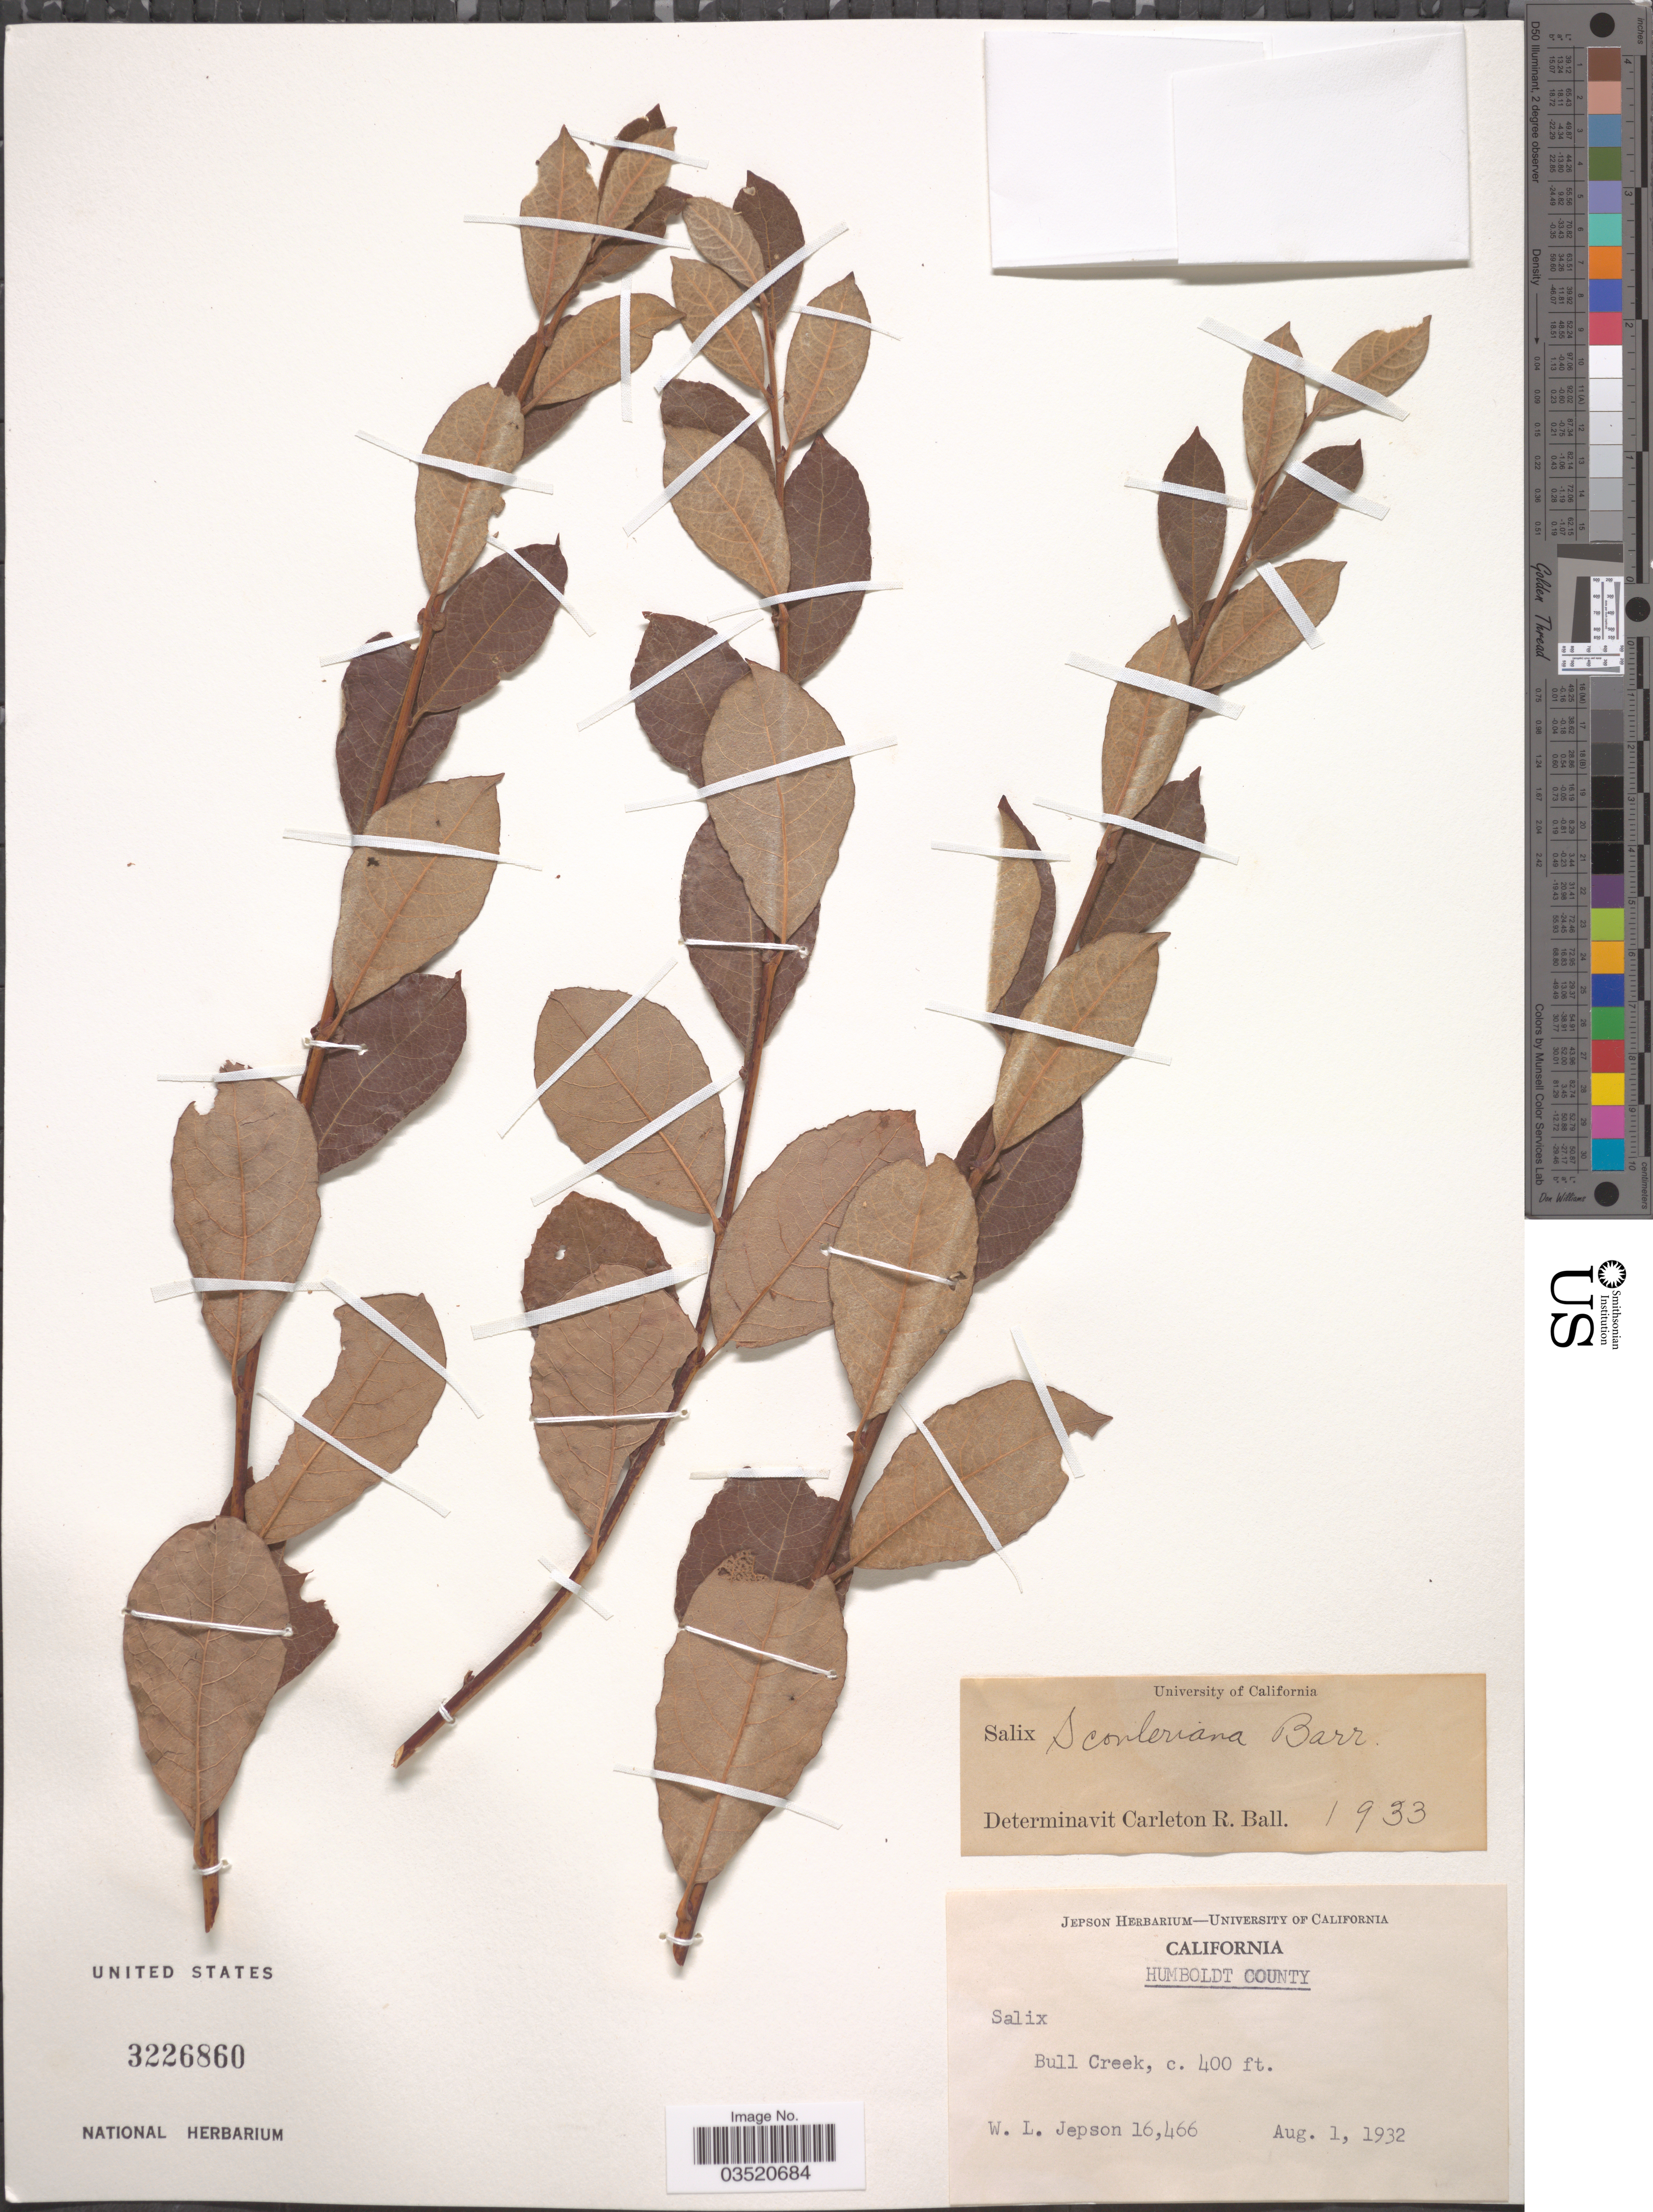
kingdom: Plantae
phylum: Tracheophyta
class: Magnoliopsida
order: Malpighiales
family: Salicaceae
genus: Salix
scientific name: Salix scouleriana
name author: Barratt ex Hook.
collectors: W. L. Jepson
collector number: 16466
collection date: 1932-08-01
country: United States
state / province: California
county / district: Humboldt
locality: Humboldt County. Bull Creek.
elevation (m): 122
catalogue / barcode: US 3226860